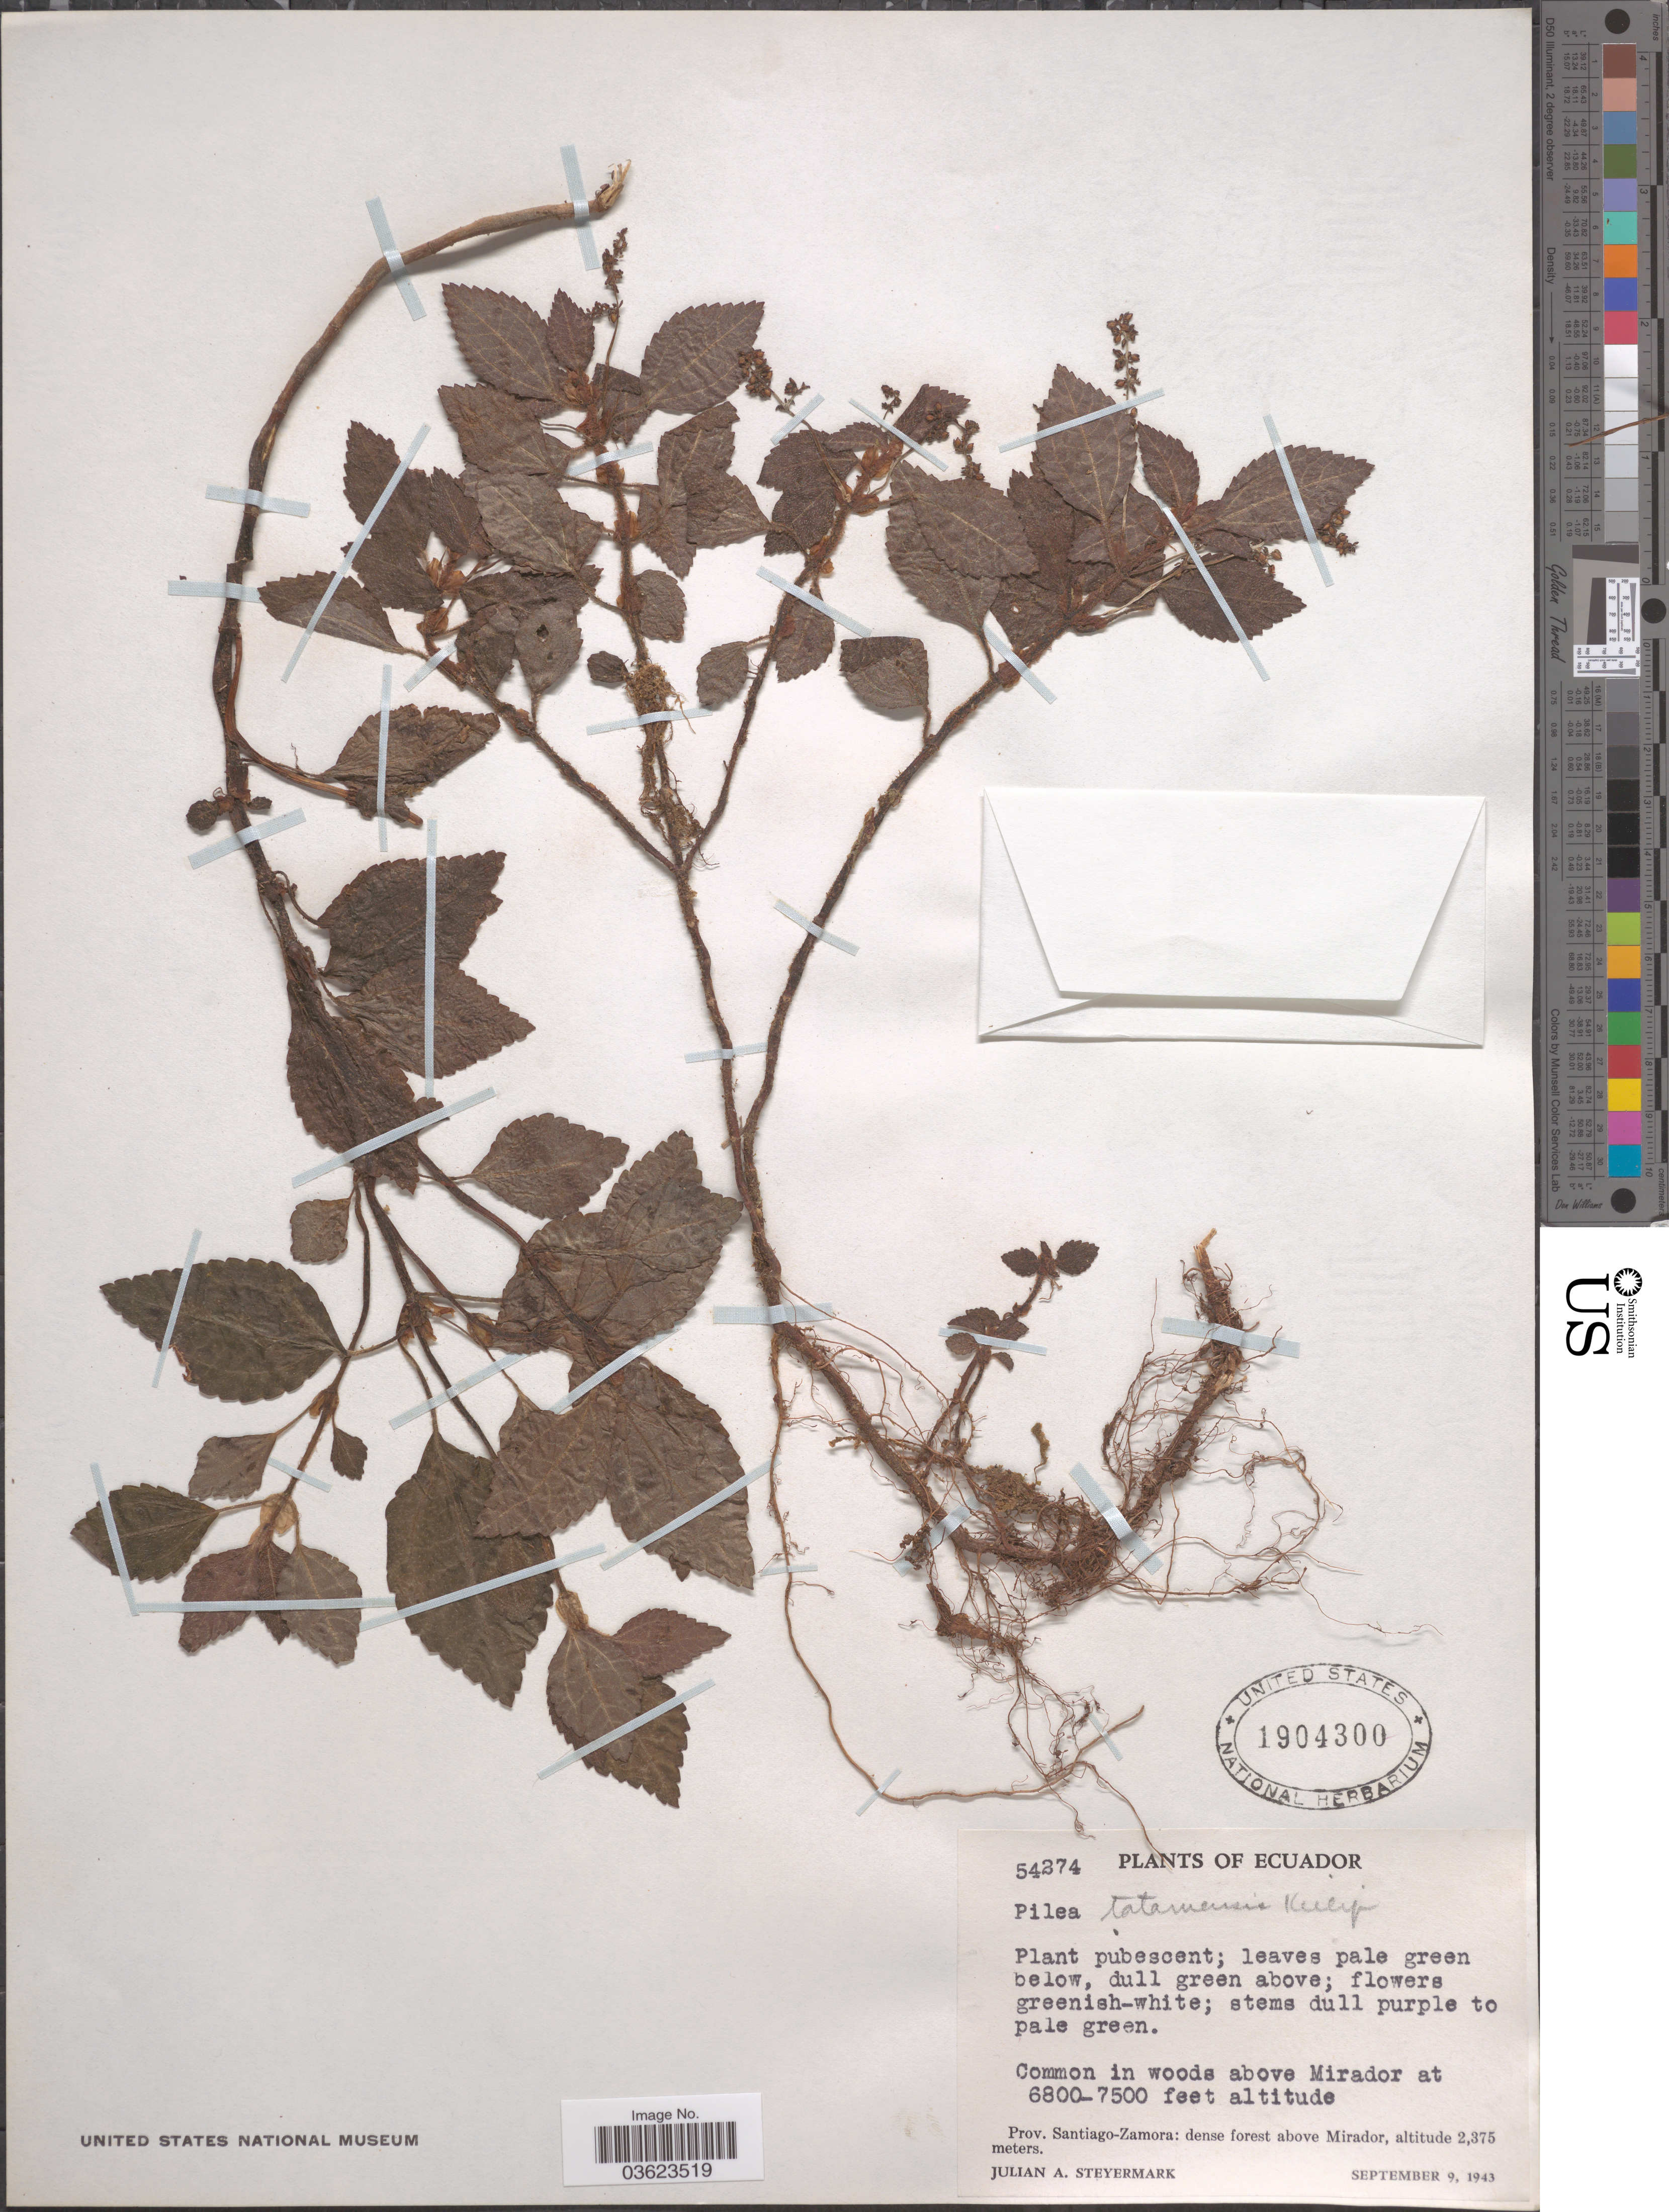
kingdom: Plantae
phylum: Tracheophyta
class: Magnoliopsida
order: Rosales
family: Urticaceae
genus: Pilea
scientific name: Pilea tatamensis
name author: Killip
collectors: J. Steyermark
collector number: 54274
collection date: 1943-09-09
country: Ecuador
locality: In woods above Mirador. Prov. Santiago-Zamora: dense forest above Mirador.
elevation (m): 2375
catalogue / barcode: US 1904300